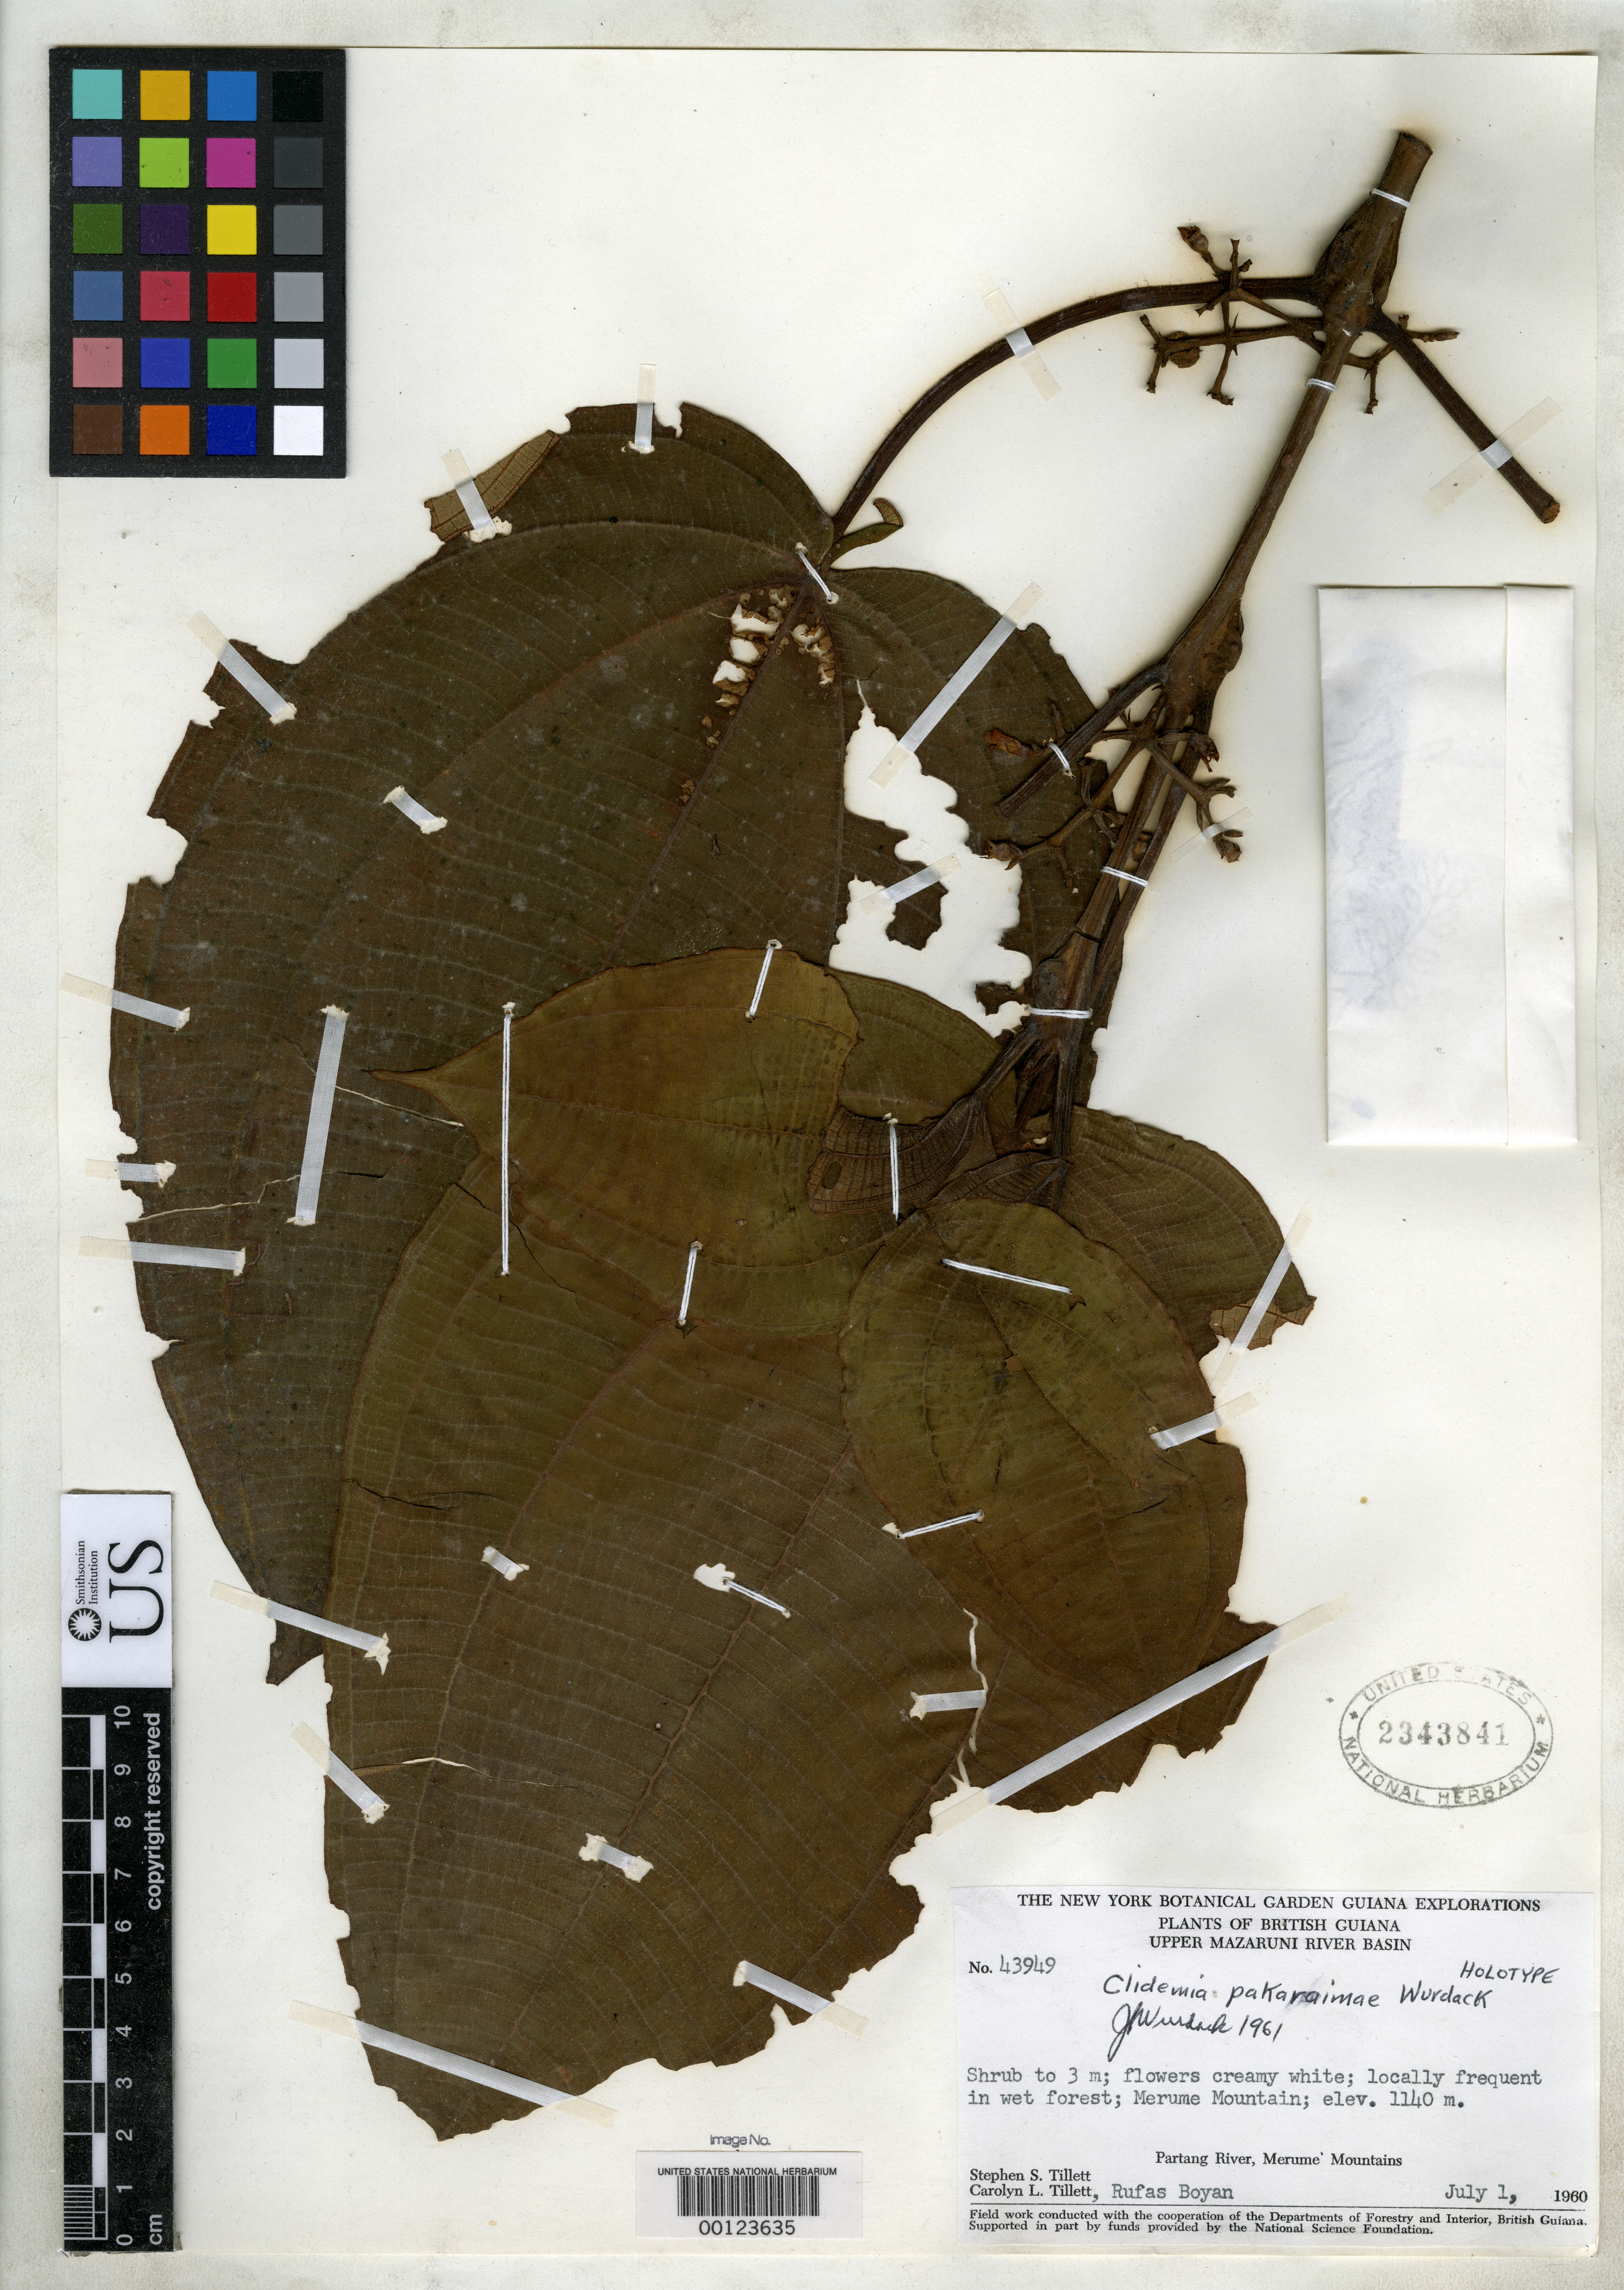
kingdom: Plantae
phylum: Tracheophyta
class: Magnoliopsida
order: Myrtales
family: Melastomataceae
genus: Clidemia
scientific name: Clidemia pakaraimae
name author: Wurdack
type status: Holotype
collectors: S. S. Tillett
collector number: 43949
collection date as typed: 01 Jul 1960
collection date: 1960-07-01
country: Guyana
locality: Merume Mts.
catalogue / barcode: US 2343841